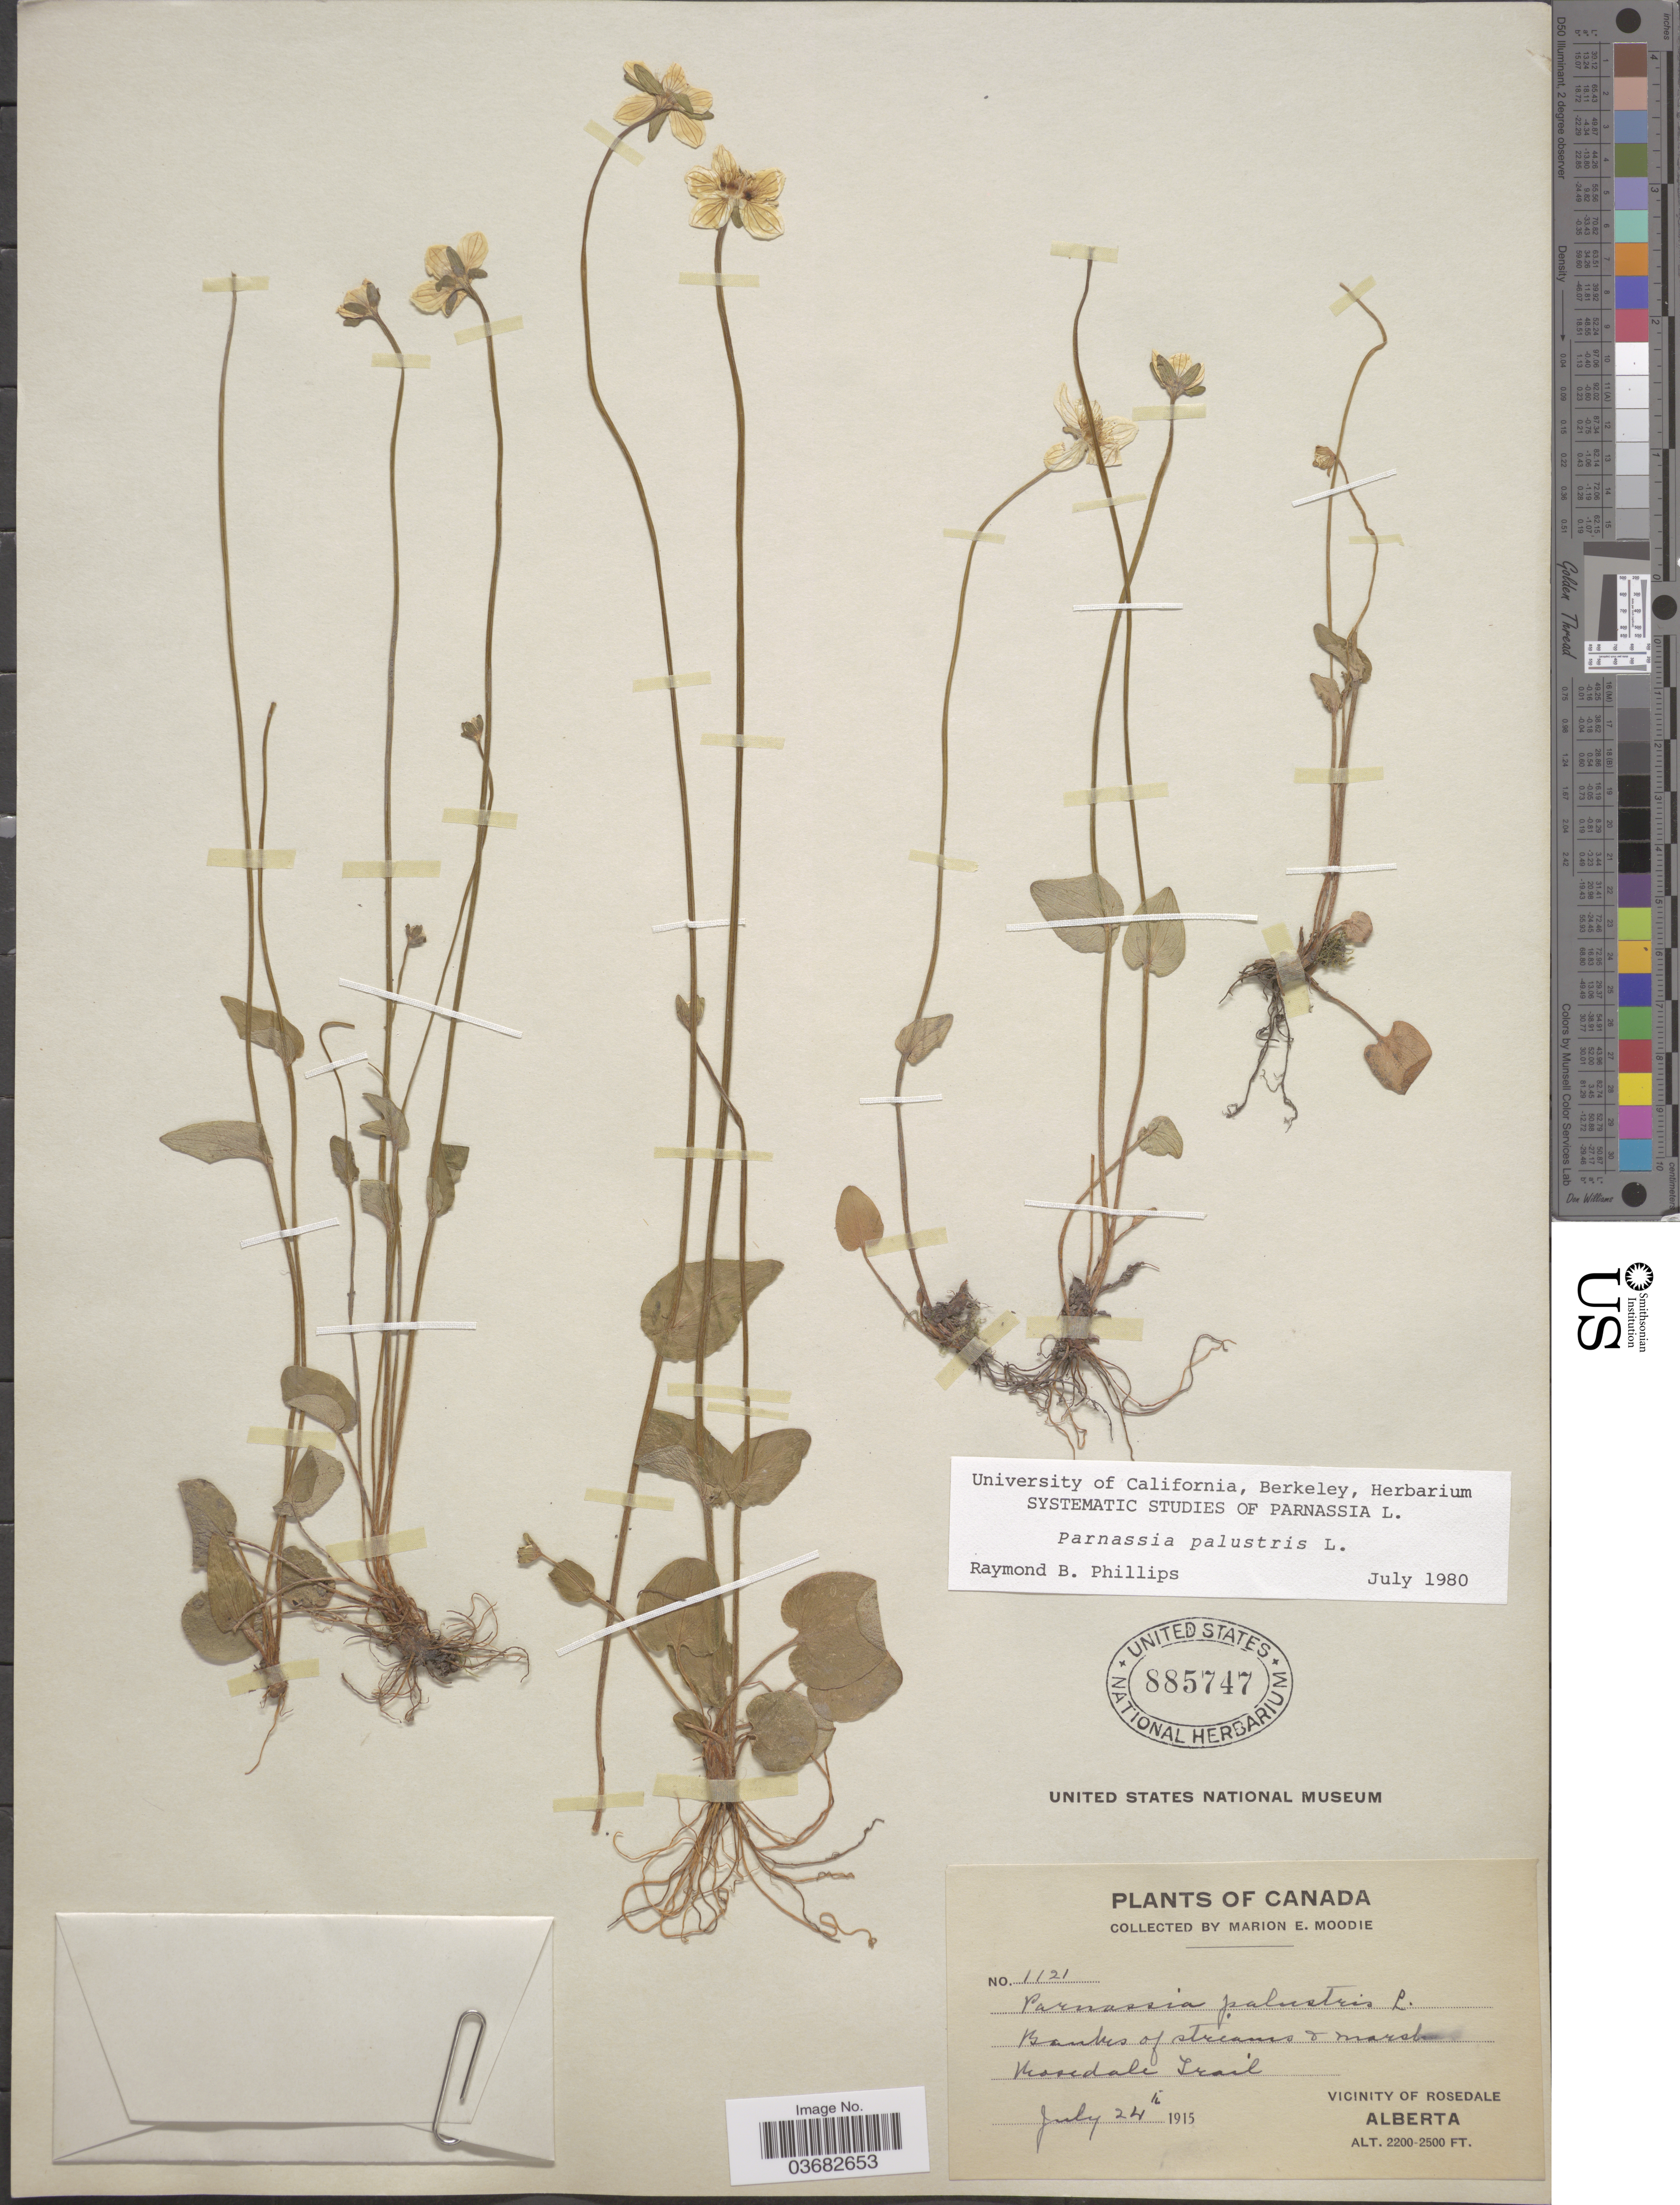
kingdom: Plantae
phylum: Tracheophyta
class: Magnoliopsida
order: Celastrales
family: Parnassiaceae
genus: Parnassia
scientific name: Parnassia palustris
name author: L.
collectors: M. E. Moodie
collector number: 1121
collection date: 1915-07-24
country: Canada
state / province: Alberta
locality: Banks of streams & marsh. Rosedale Trail. Vicinity of Rosedale.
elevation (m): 671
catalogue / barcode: US 885747